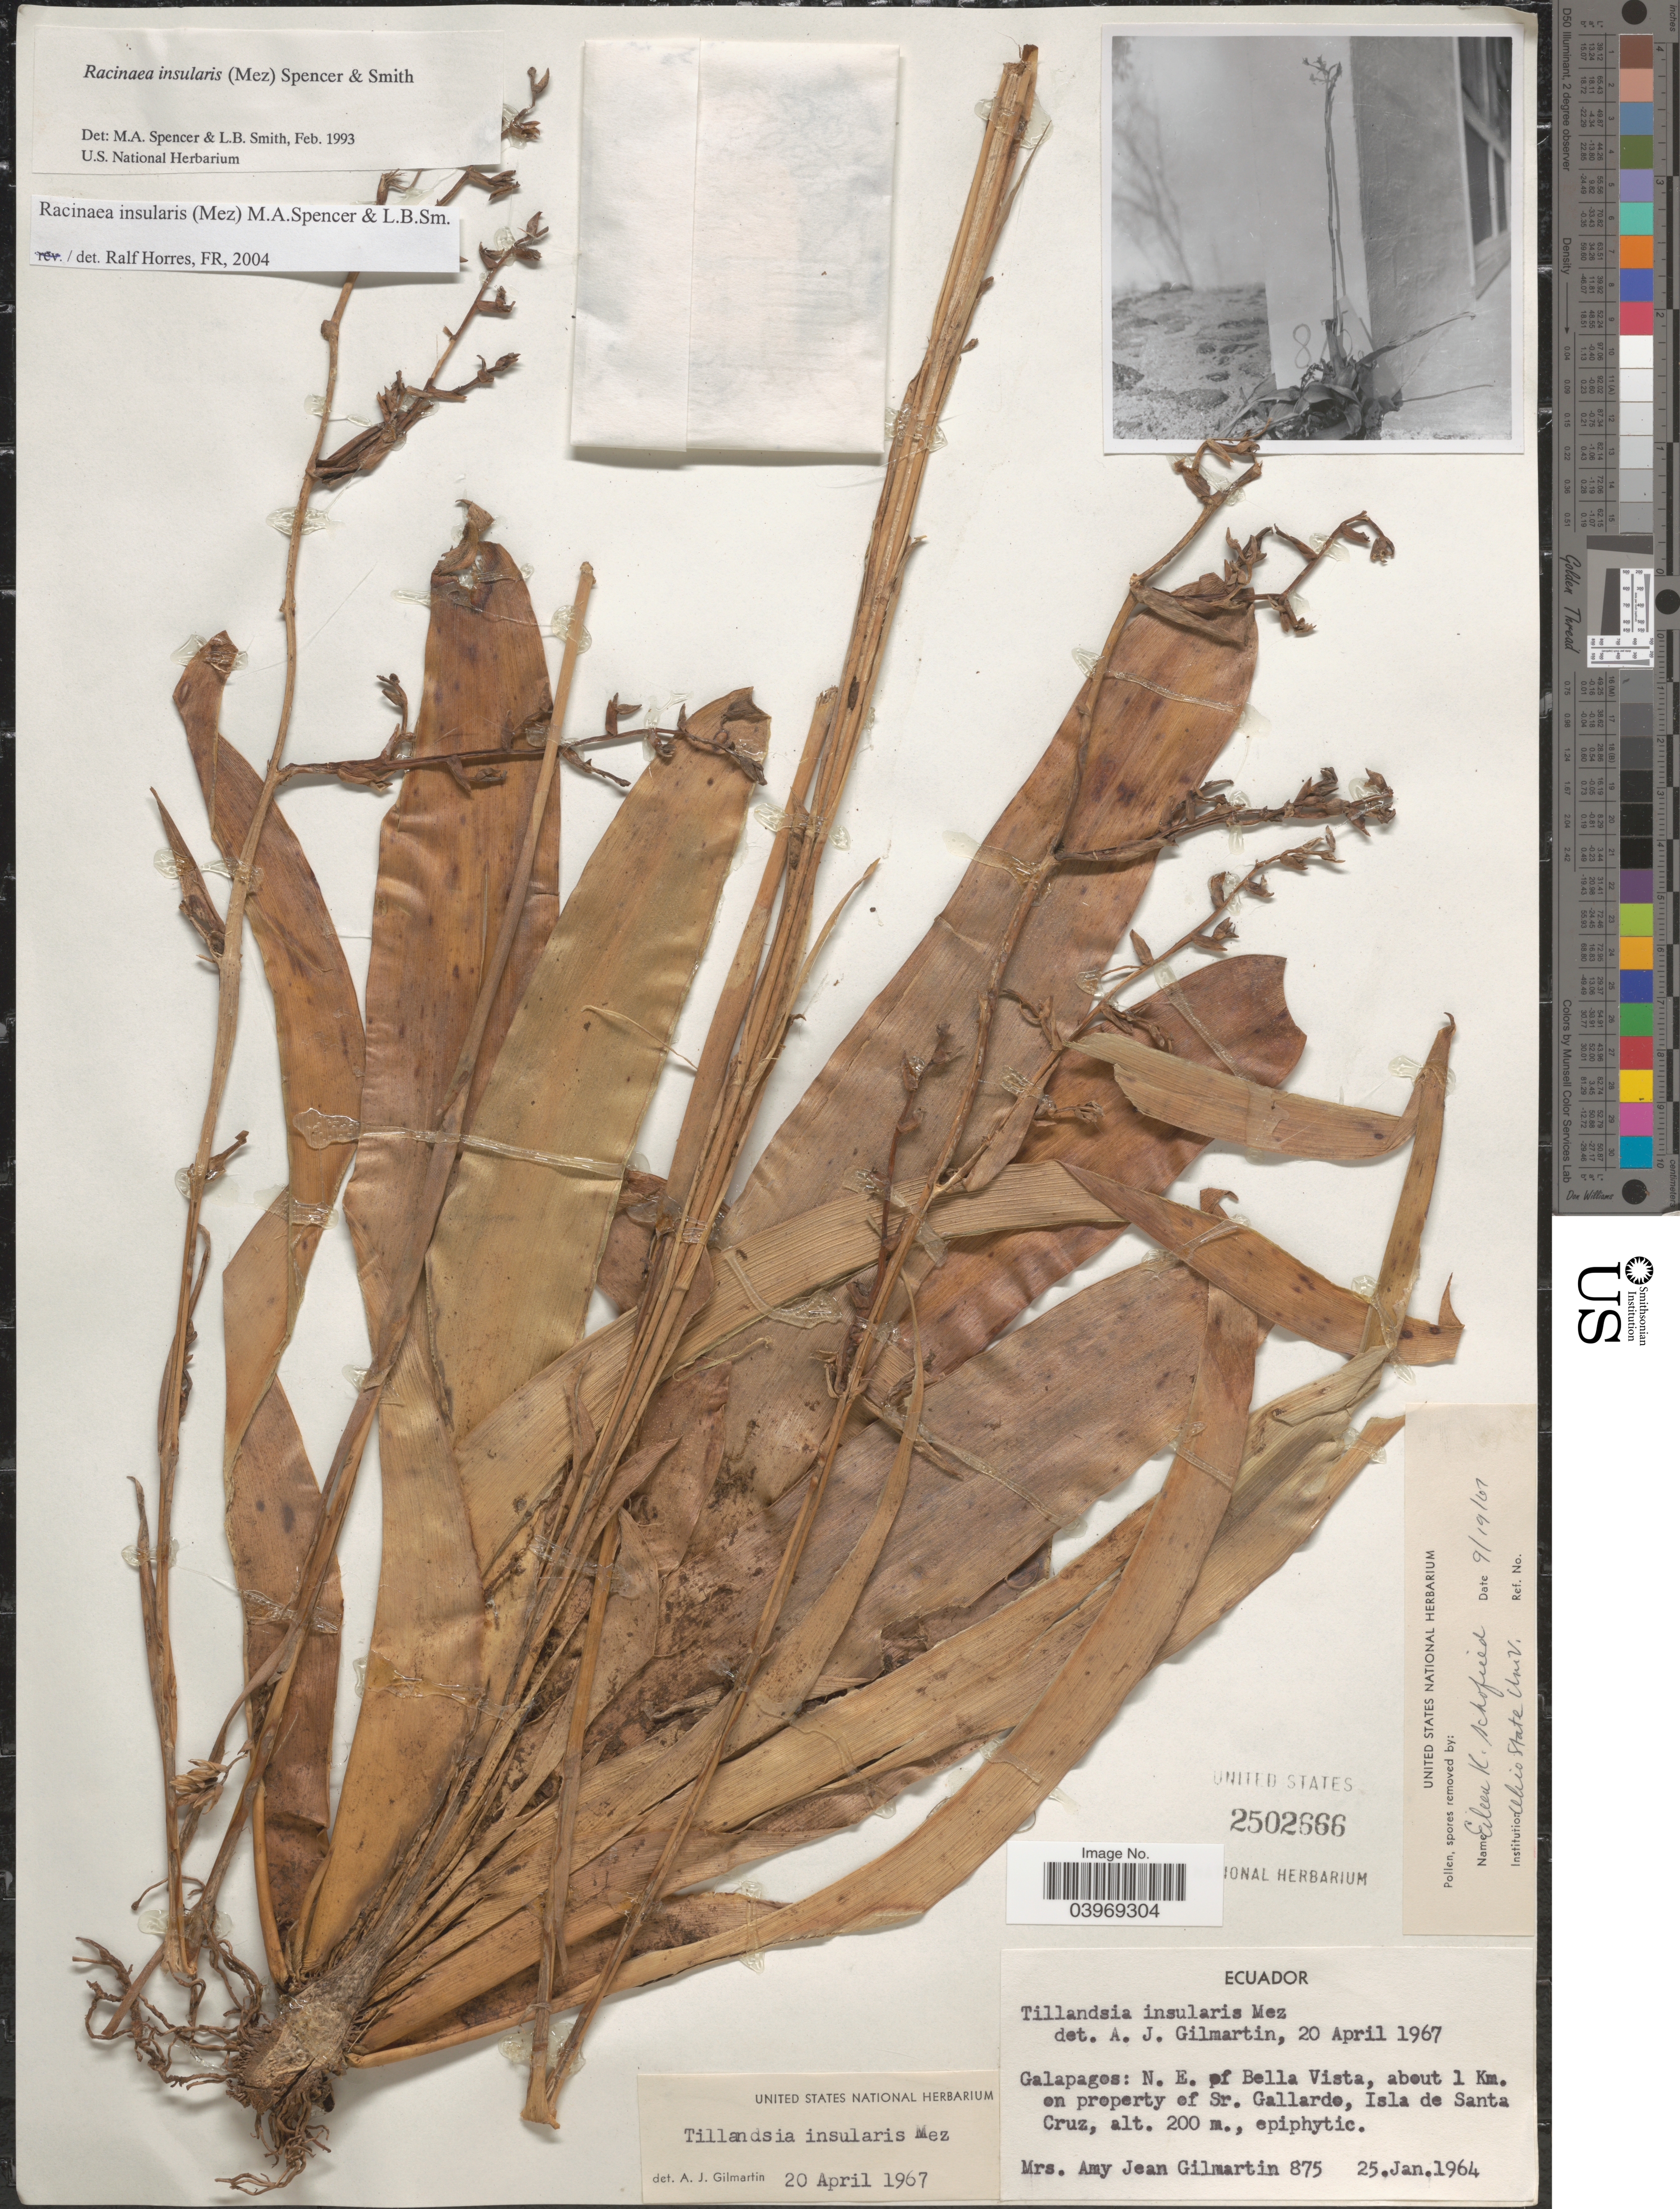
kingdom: Plantae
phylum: Tracheophyta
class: Liliopsida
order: Poales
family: Bromeliaceae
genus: Racinaea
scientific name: Racinaea insularis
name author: (Mez) M.A. Spencer & L.B. Sm.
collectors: A. J. Gilmartin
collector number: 875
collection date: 1964-01-25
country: Ecuador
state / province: Colón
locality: Galagapos: N. E. of Bella Vista, about 1 Km. on property of Sr. Gallarde, Isla de Santa Cruz.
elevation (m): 200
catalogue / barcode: US 2502666